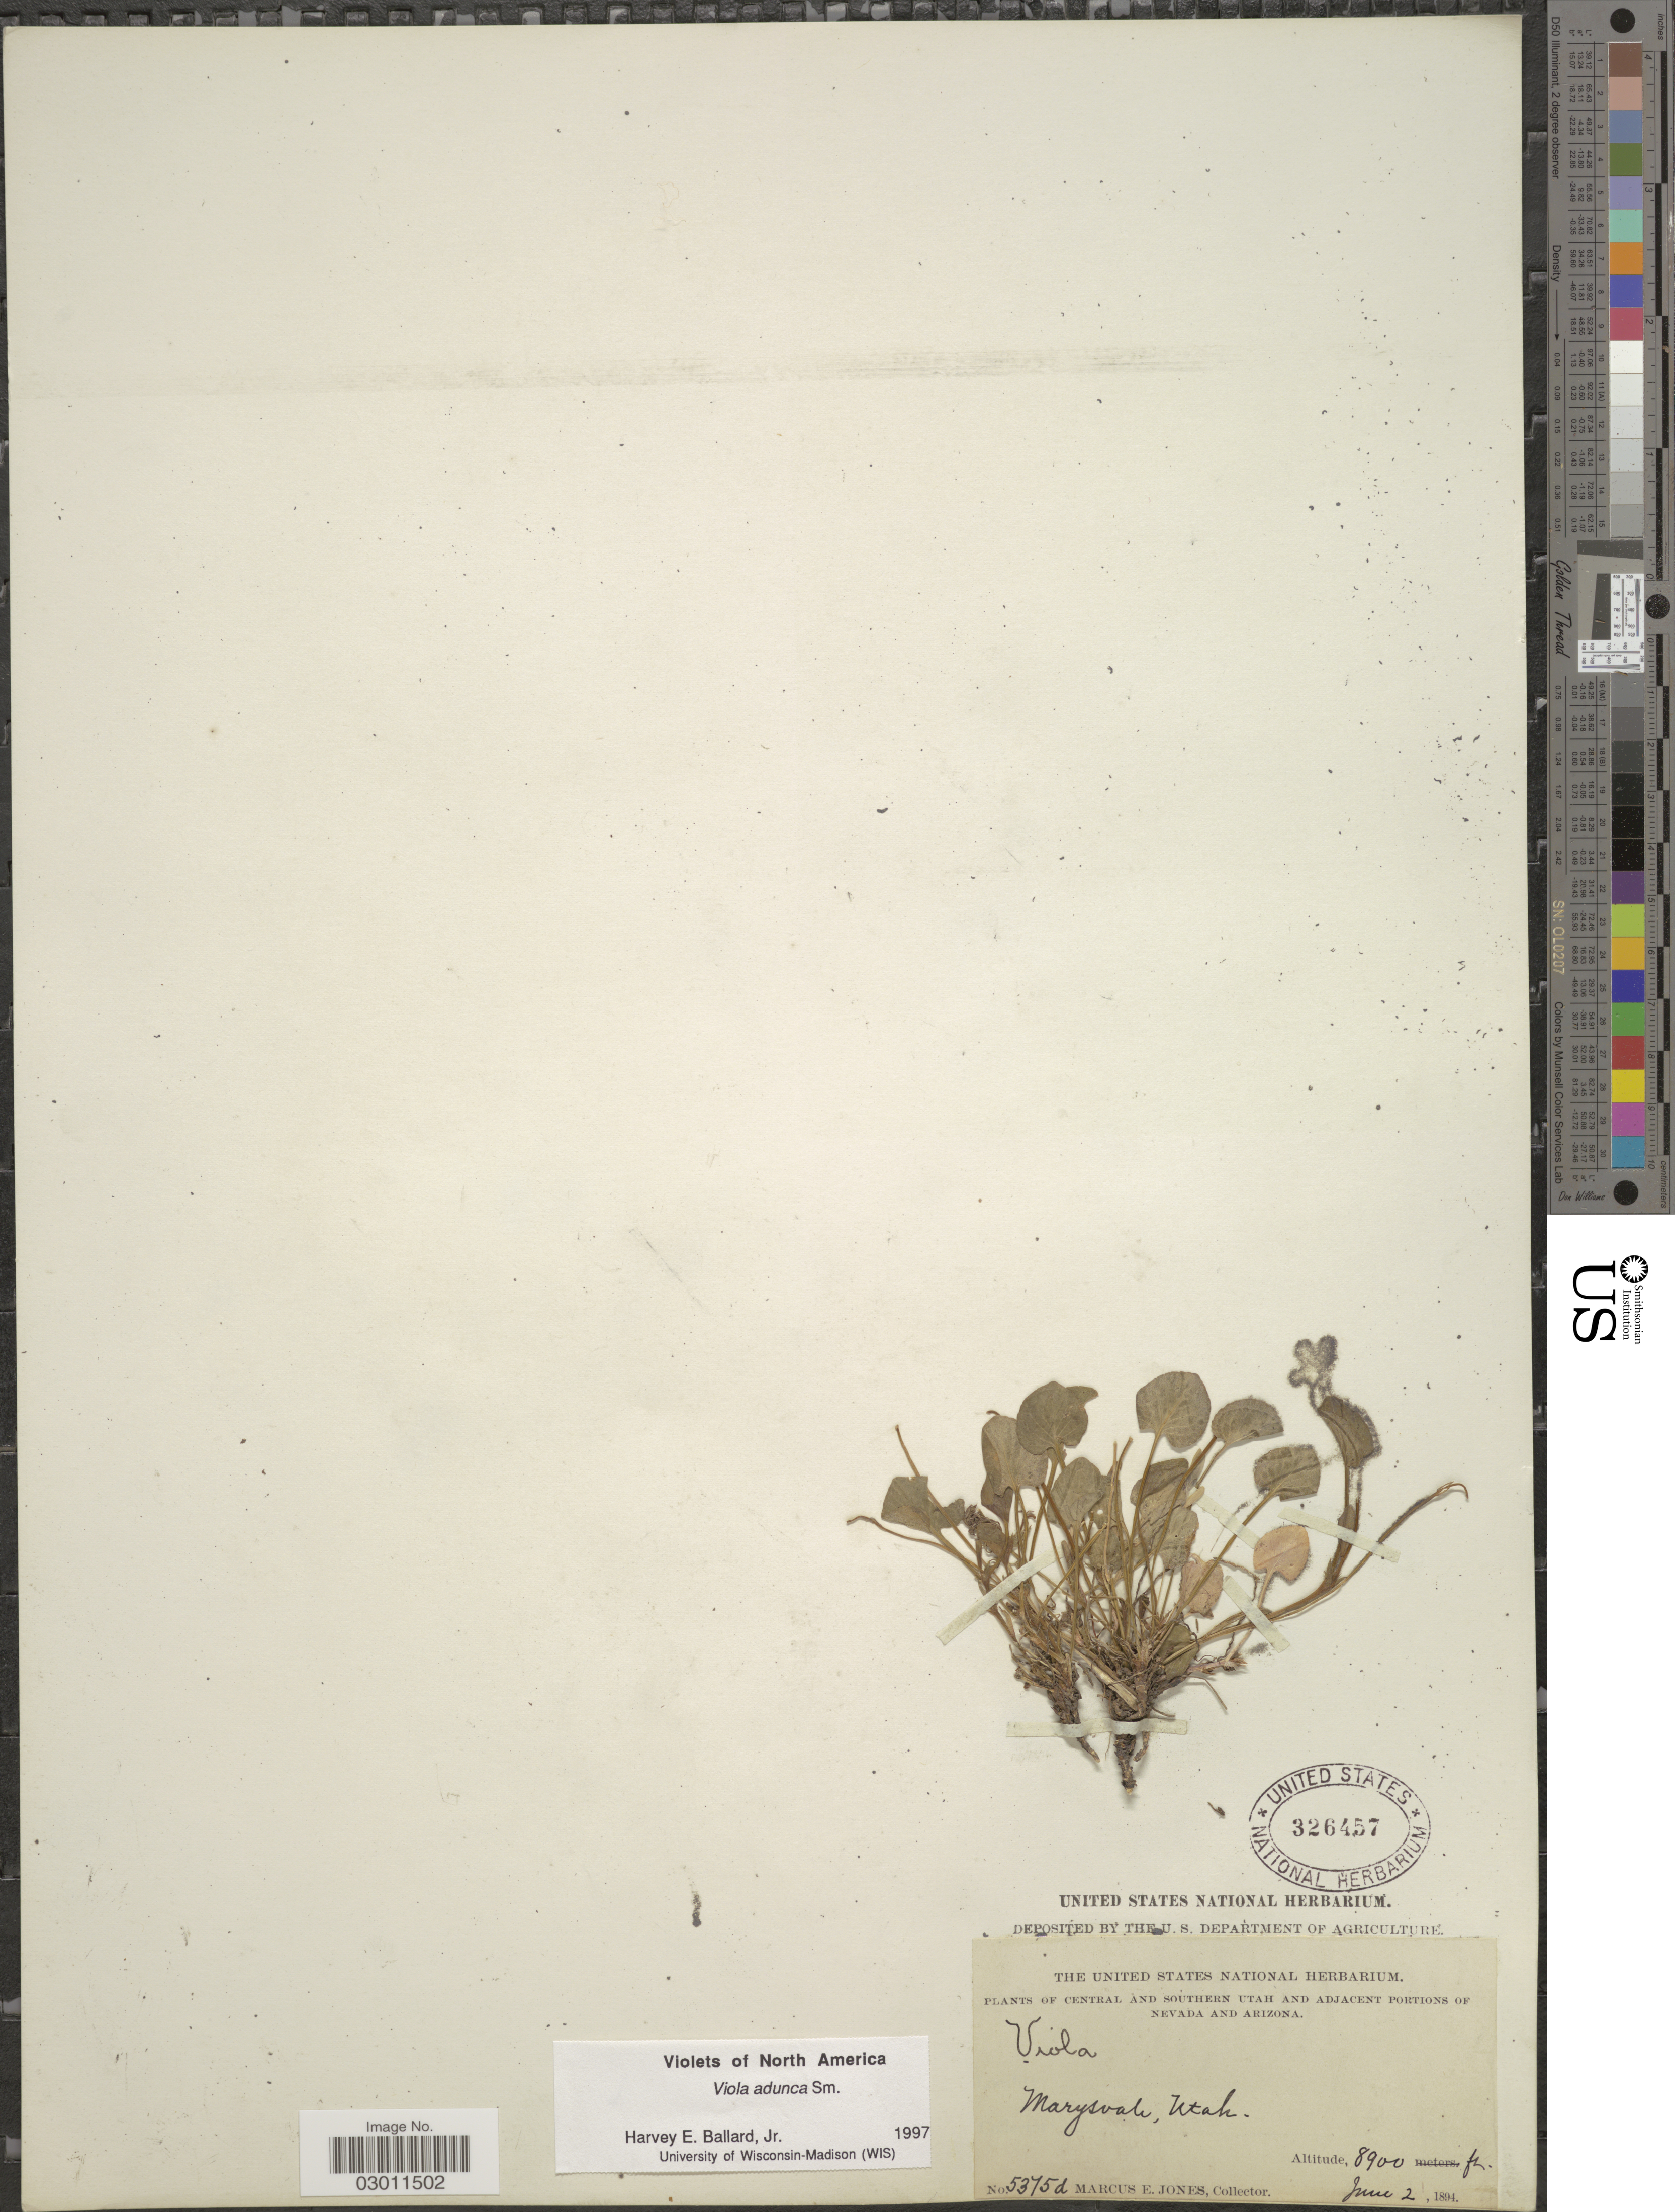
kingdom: Plantae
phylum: Tracheophyta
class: Magnoliopsida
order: Malpighiales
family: Violaceae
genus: Viola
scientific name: Viola adunca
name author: Sm.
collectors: M. E. Jones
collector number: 5375d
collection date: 1894-06-02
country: United States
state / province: Utah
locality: Marysvale, Utah, Central and Southern Utah.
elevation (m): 2713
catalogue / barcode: US 326457